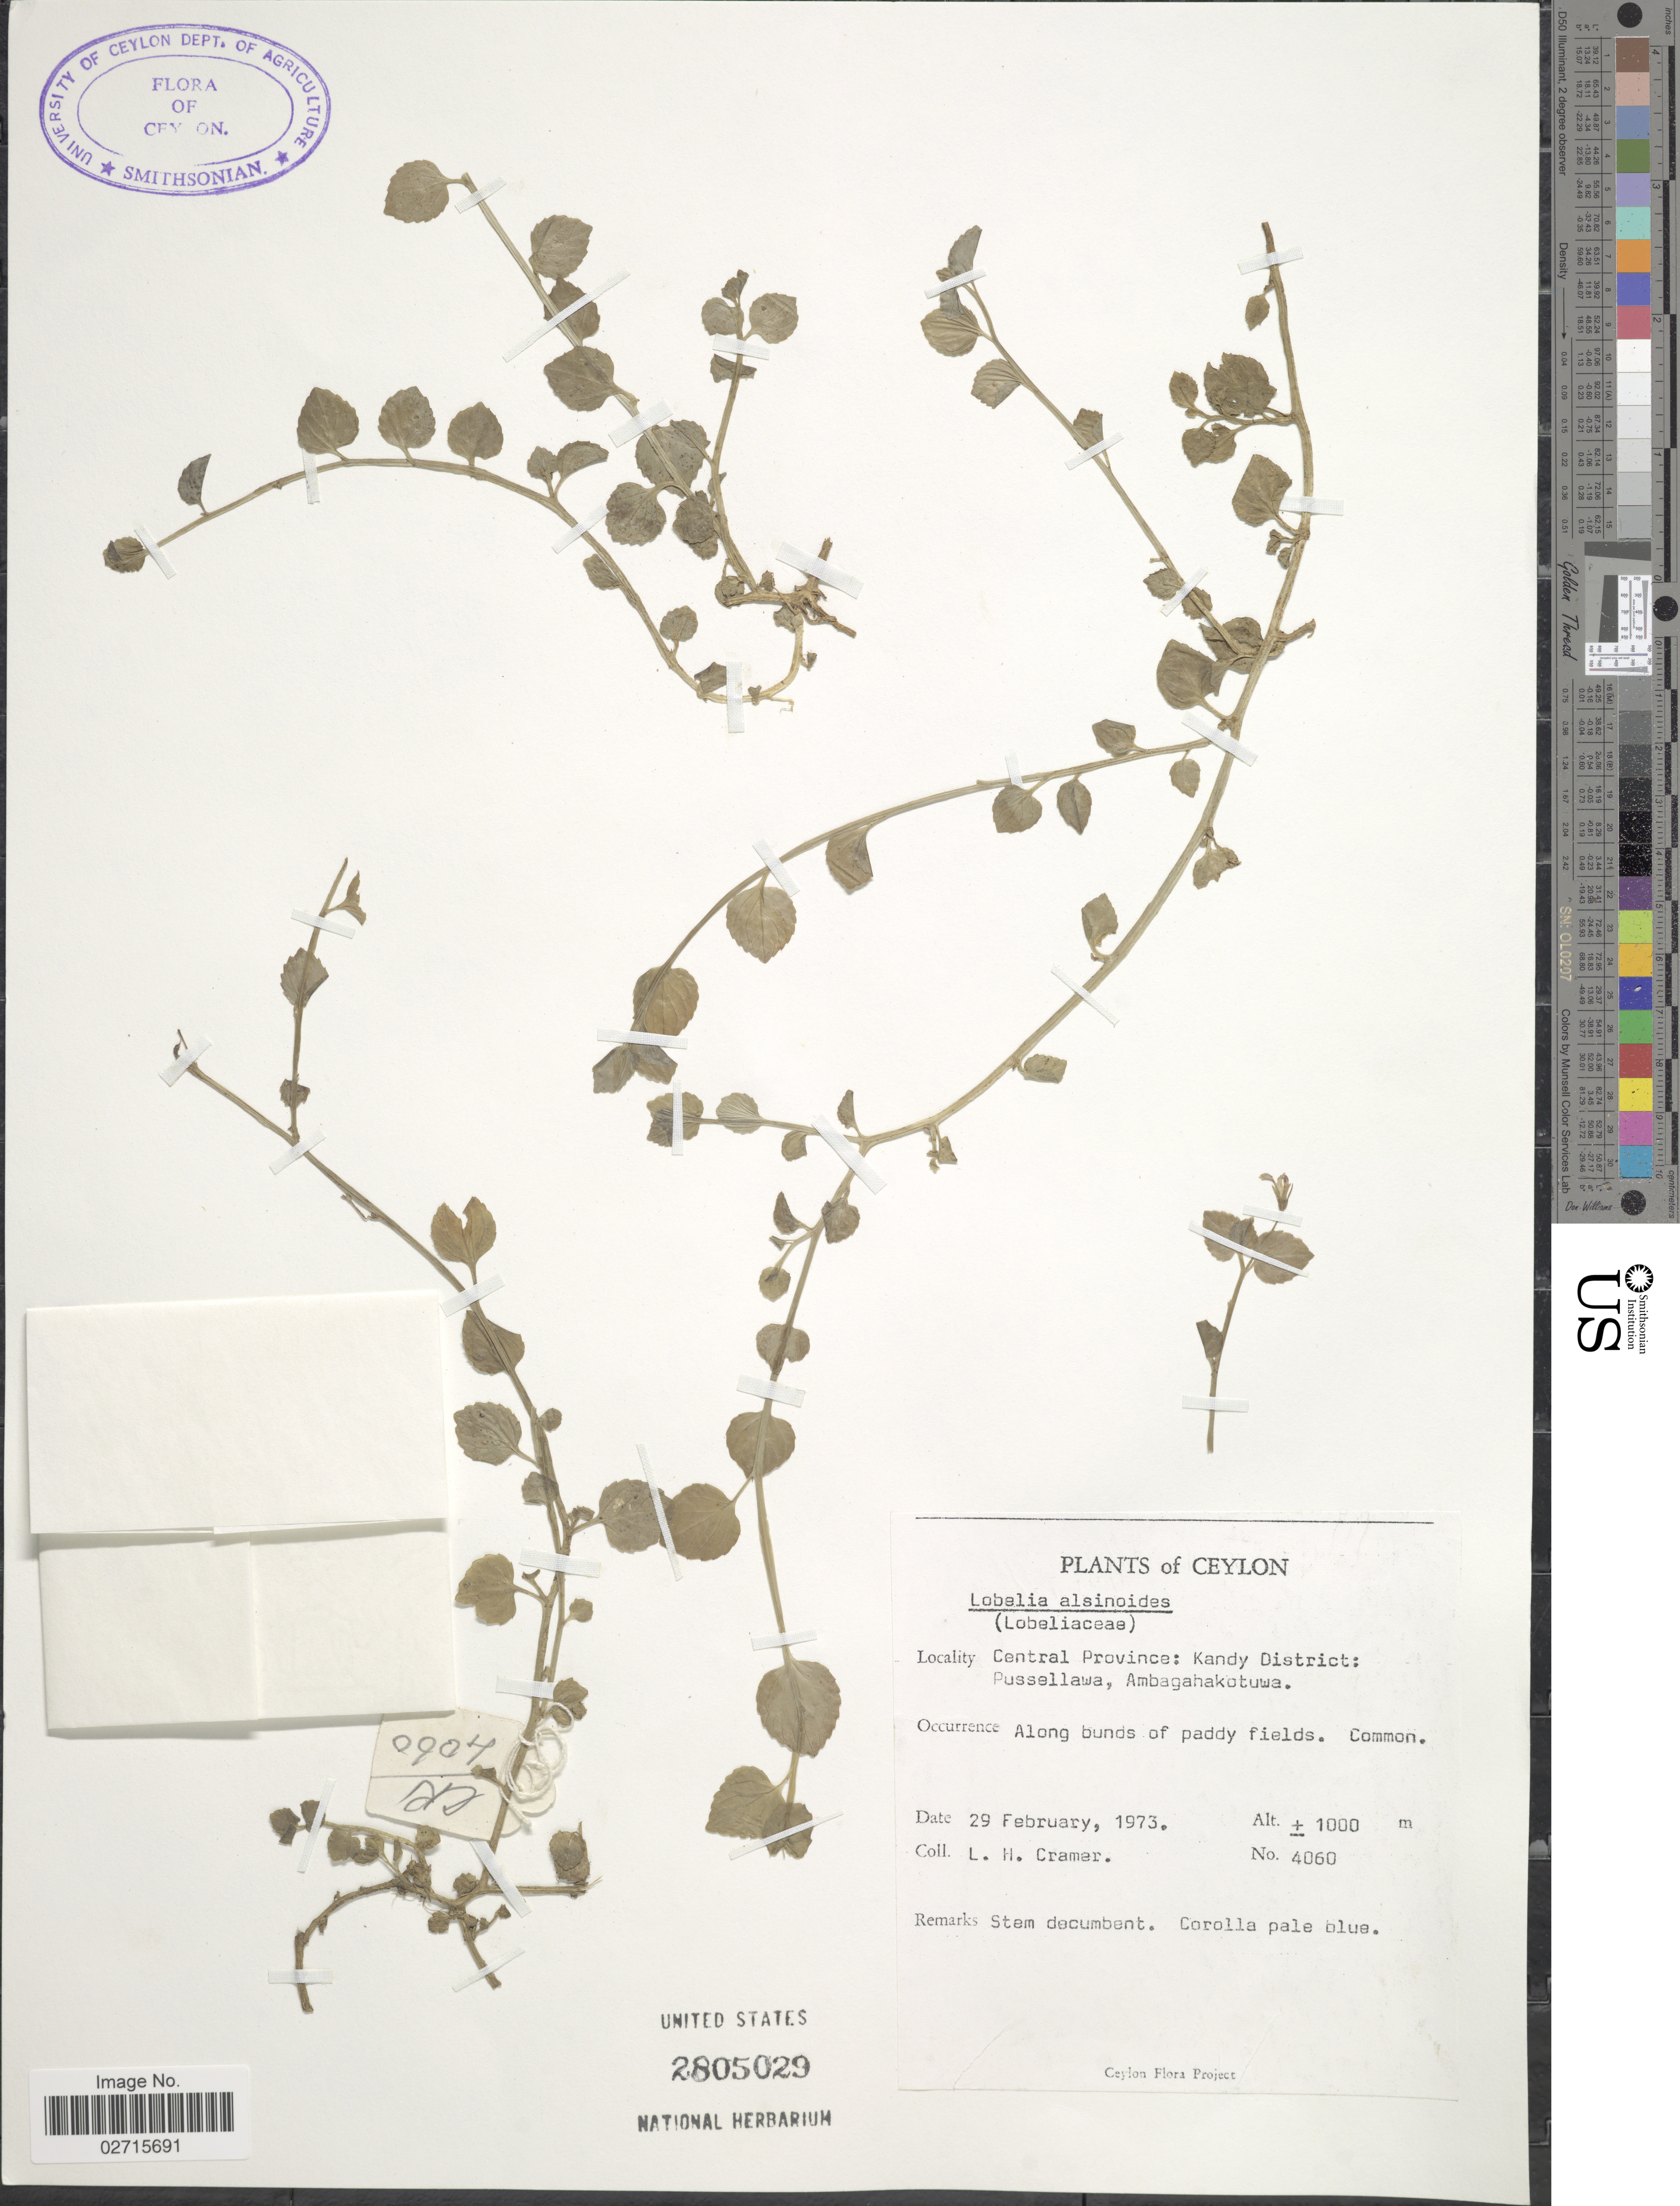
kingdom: Plantae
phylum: Tracheophyta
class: Magnoliopsida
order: Asterales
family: Campanulaceae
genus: Lobelia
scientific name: Lobelia alsinoides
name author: Lam.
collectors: L. H. Cramer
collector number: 4060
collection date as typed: Transcribed d/m/y: 29/2/1973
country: Sri Lanka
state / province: Central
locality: Ceylon. Central Province: Kandy District: Pussellawa, Ambagahakotuwa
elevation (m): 1000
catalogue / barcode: US 2805029